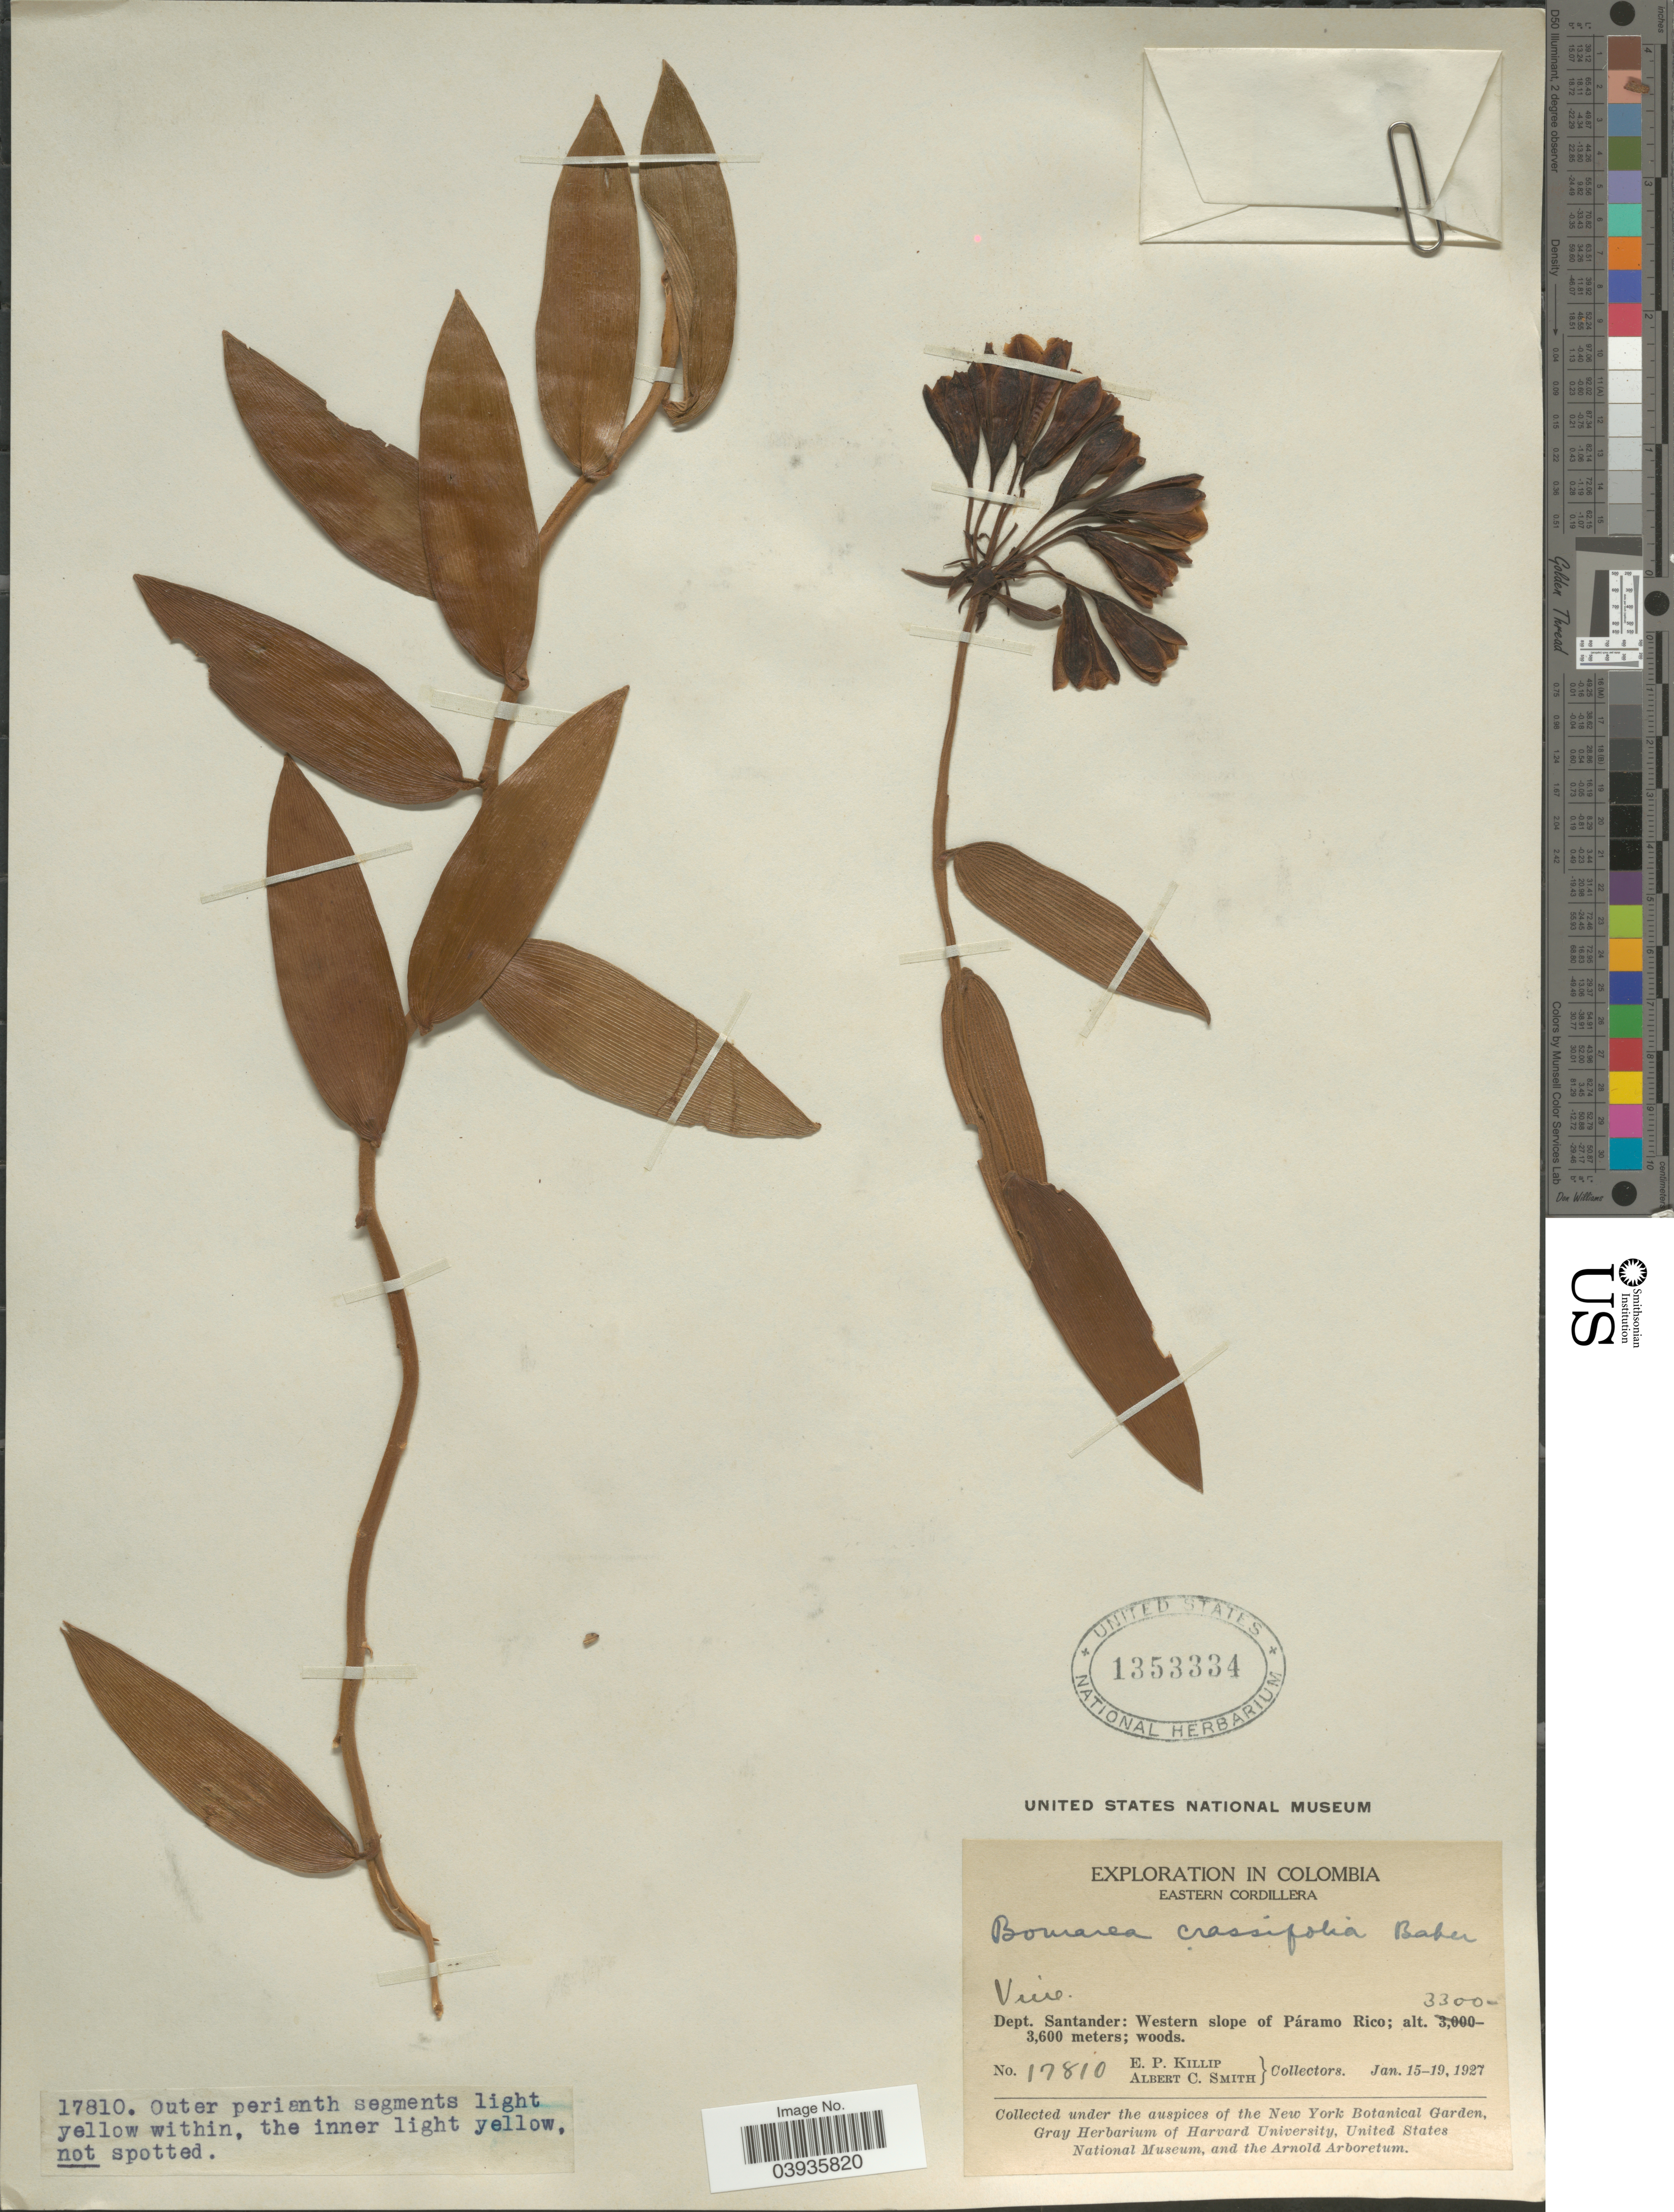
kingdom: Plantae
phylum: Tracheophyta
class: Liliopsida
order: Liliales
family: Alstroemeriaceae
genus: Bomarea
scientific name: Bomarea crassifolia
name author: Baker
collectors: E. P. Killip & A. C. Smith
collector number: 17810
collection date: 1927-01-15/1927-01-19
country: Colombia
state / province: Santander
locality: Eastern Cordillera. Dept. Santander: Western slope of Páramo Rico.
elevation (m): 3300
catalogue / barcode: US 1353334